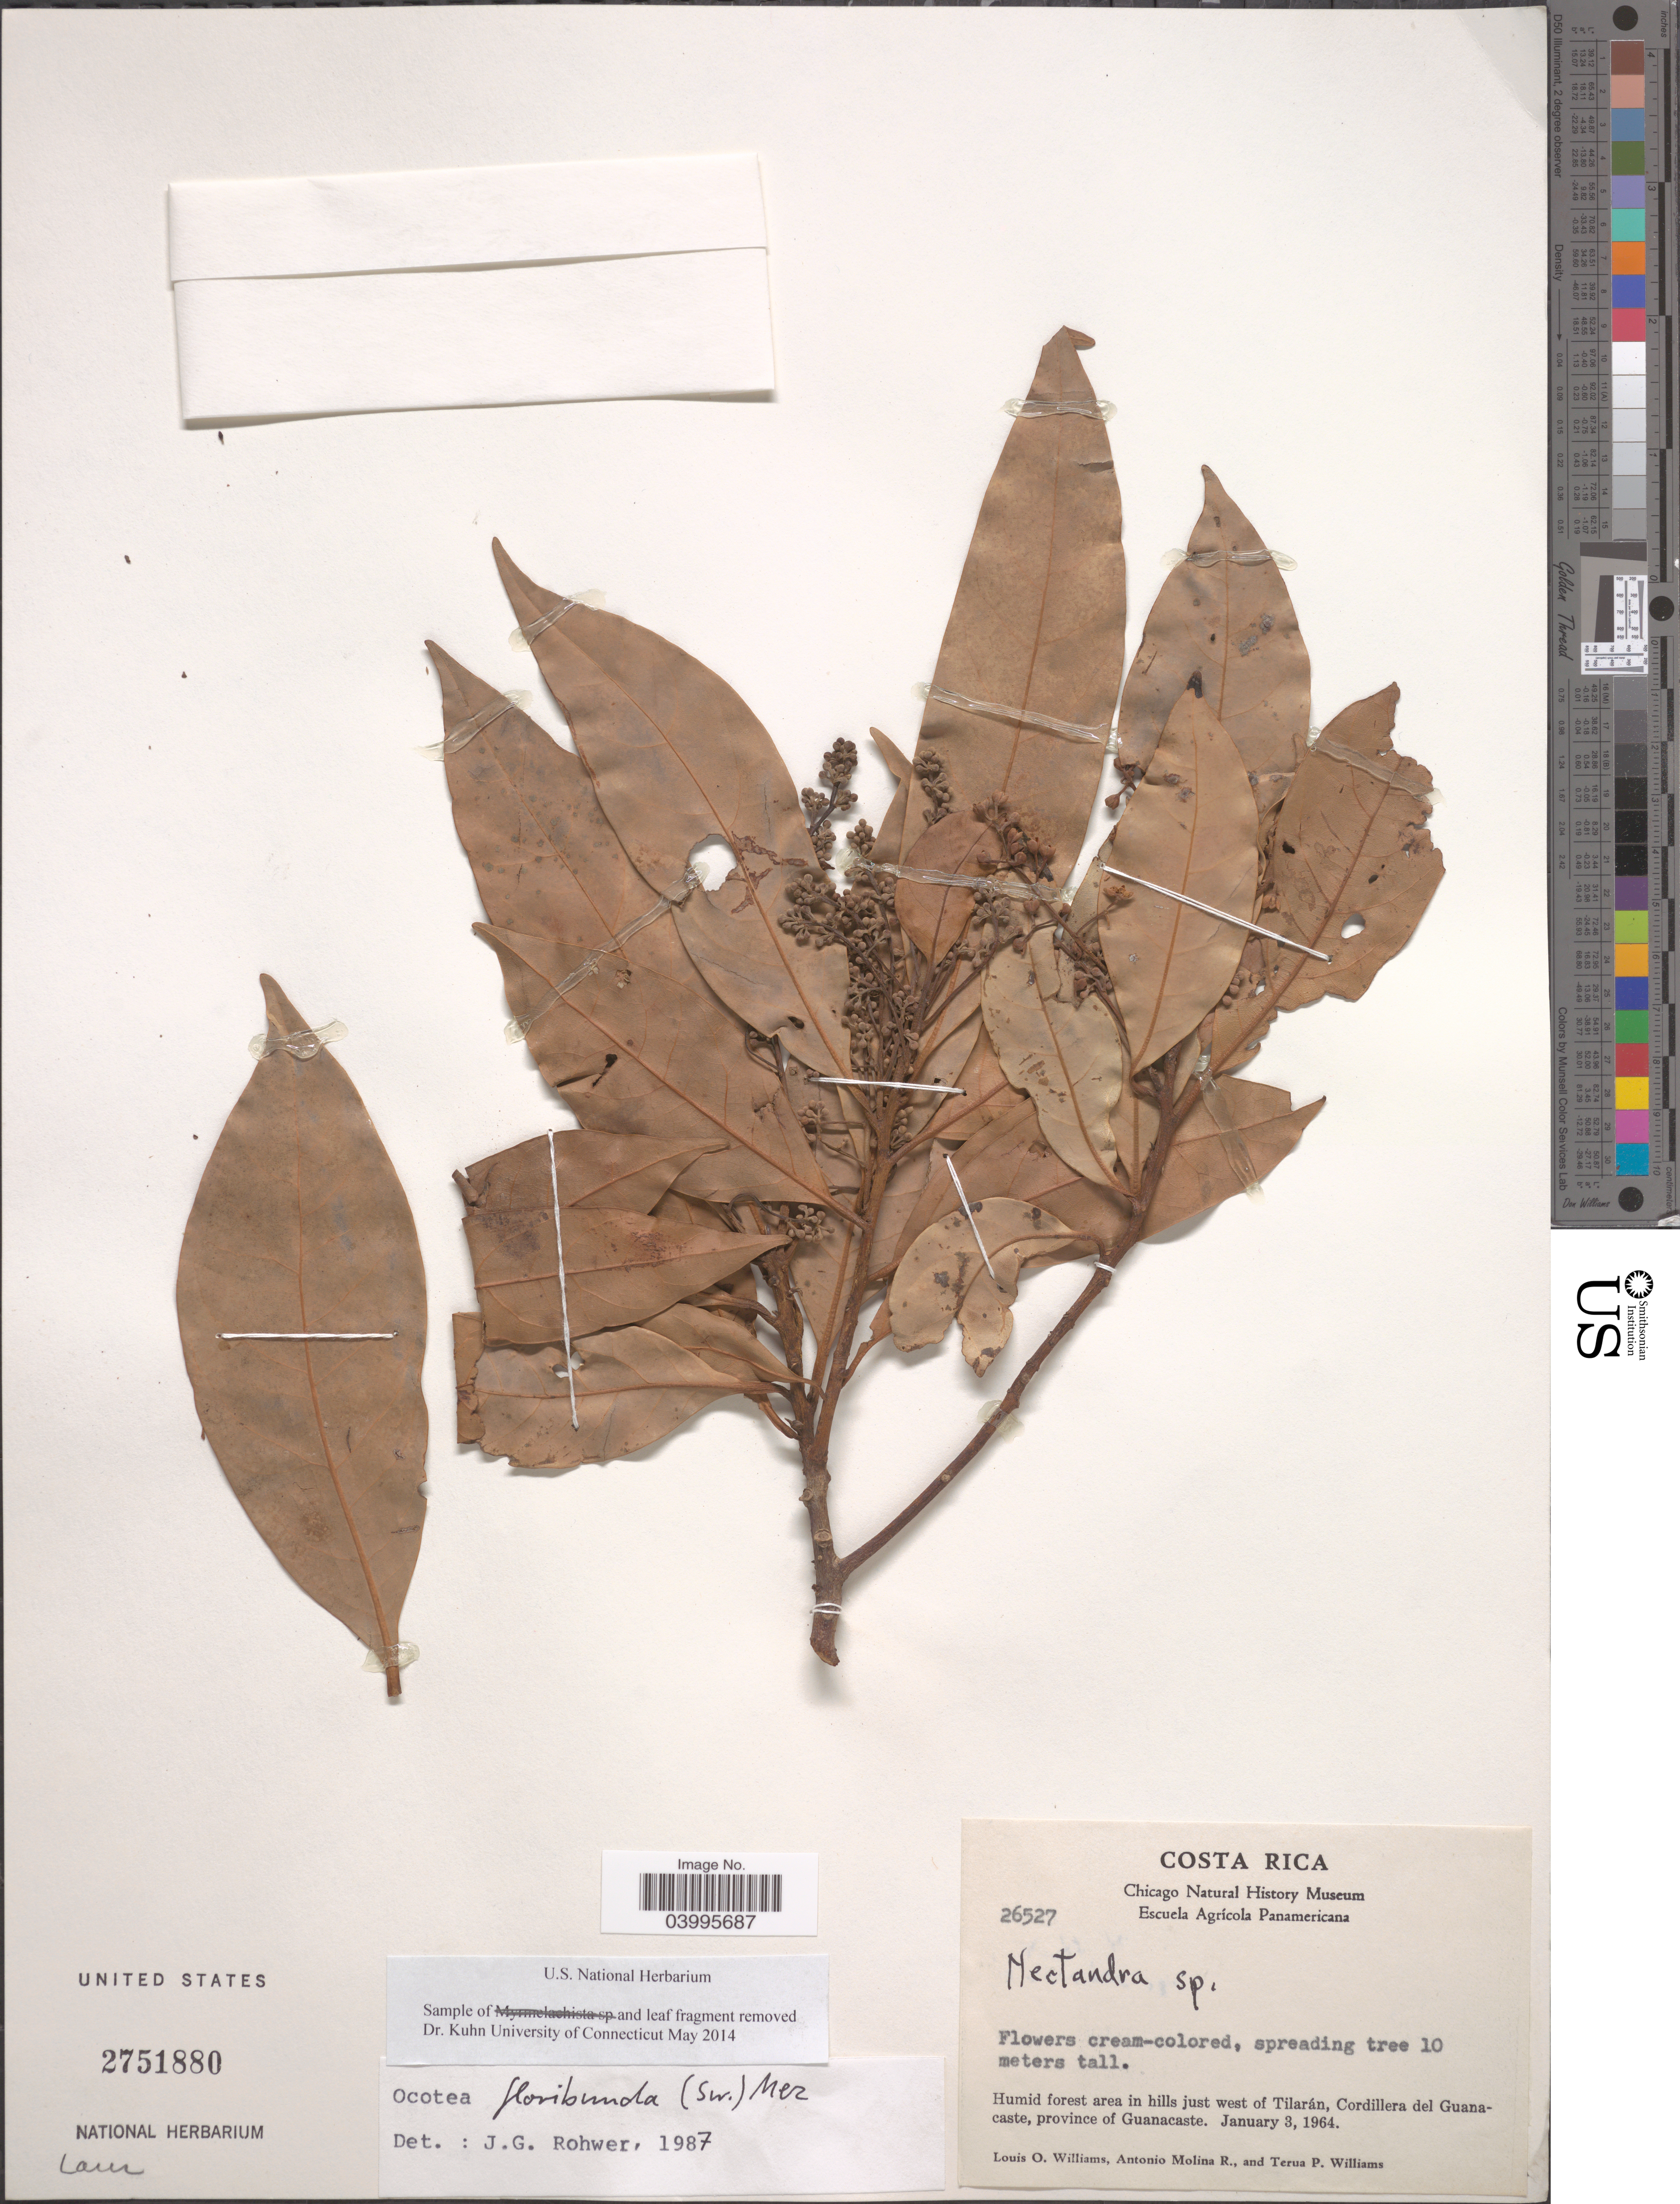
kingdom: Plantae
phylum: Tracheophyta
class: Magnoliopsida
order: Laurales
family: Lauraceae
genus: Ocotea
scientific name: Ocotea floribunda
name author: (Sw.) Mez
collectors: L. O. Williams, A. Molina R. & T. Williams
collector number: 26527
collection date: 1964-01-03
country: Costa Rica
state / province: Guanacaste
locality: Humid forest area in hills just west of Tilarán, Cordillera del Guanacaste.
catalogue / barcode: US 2751880